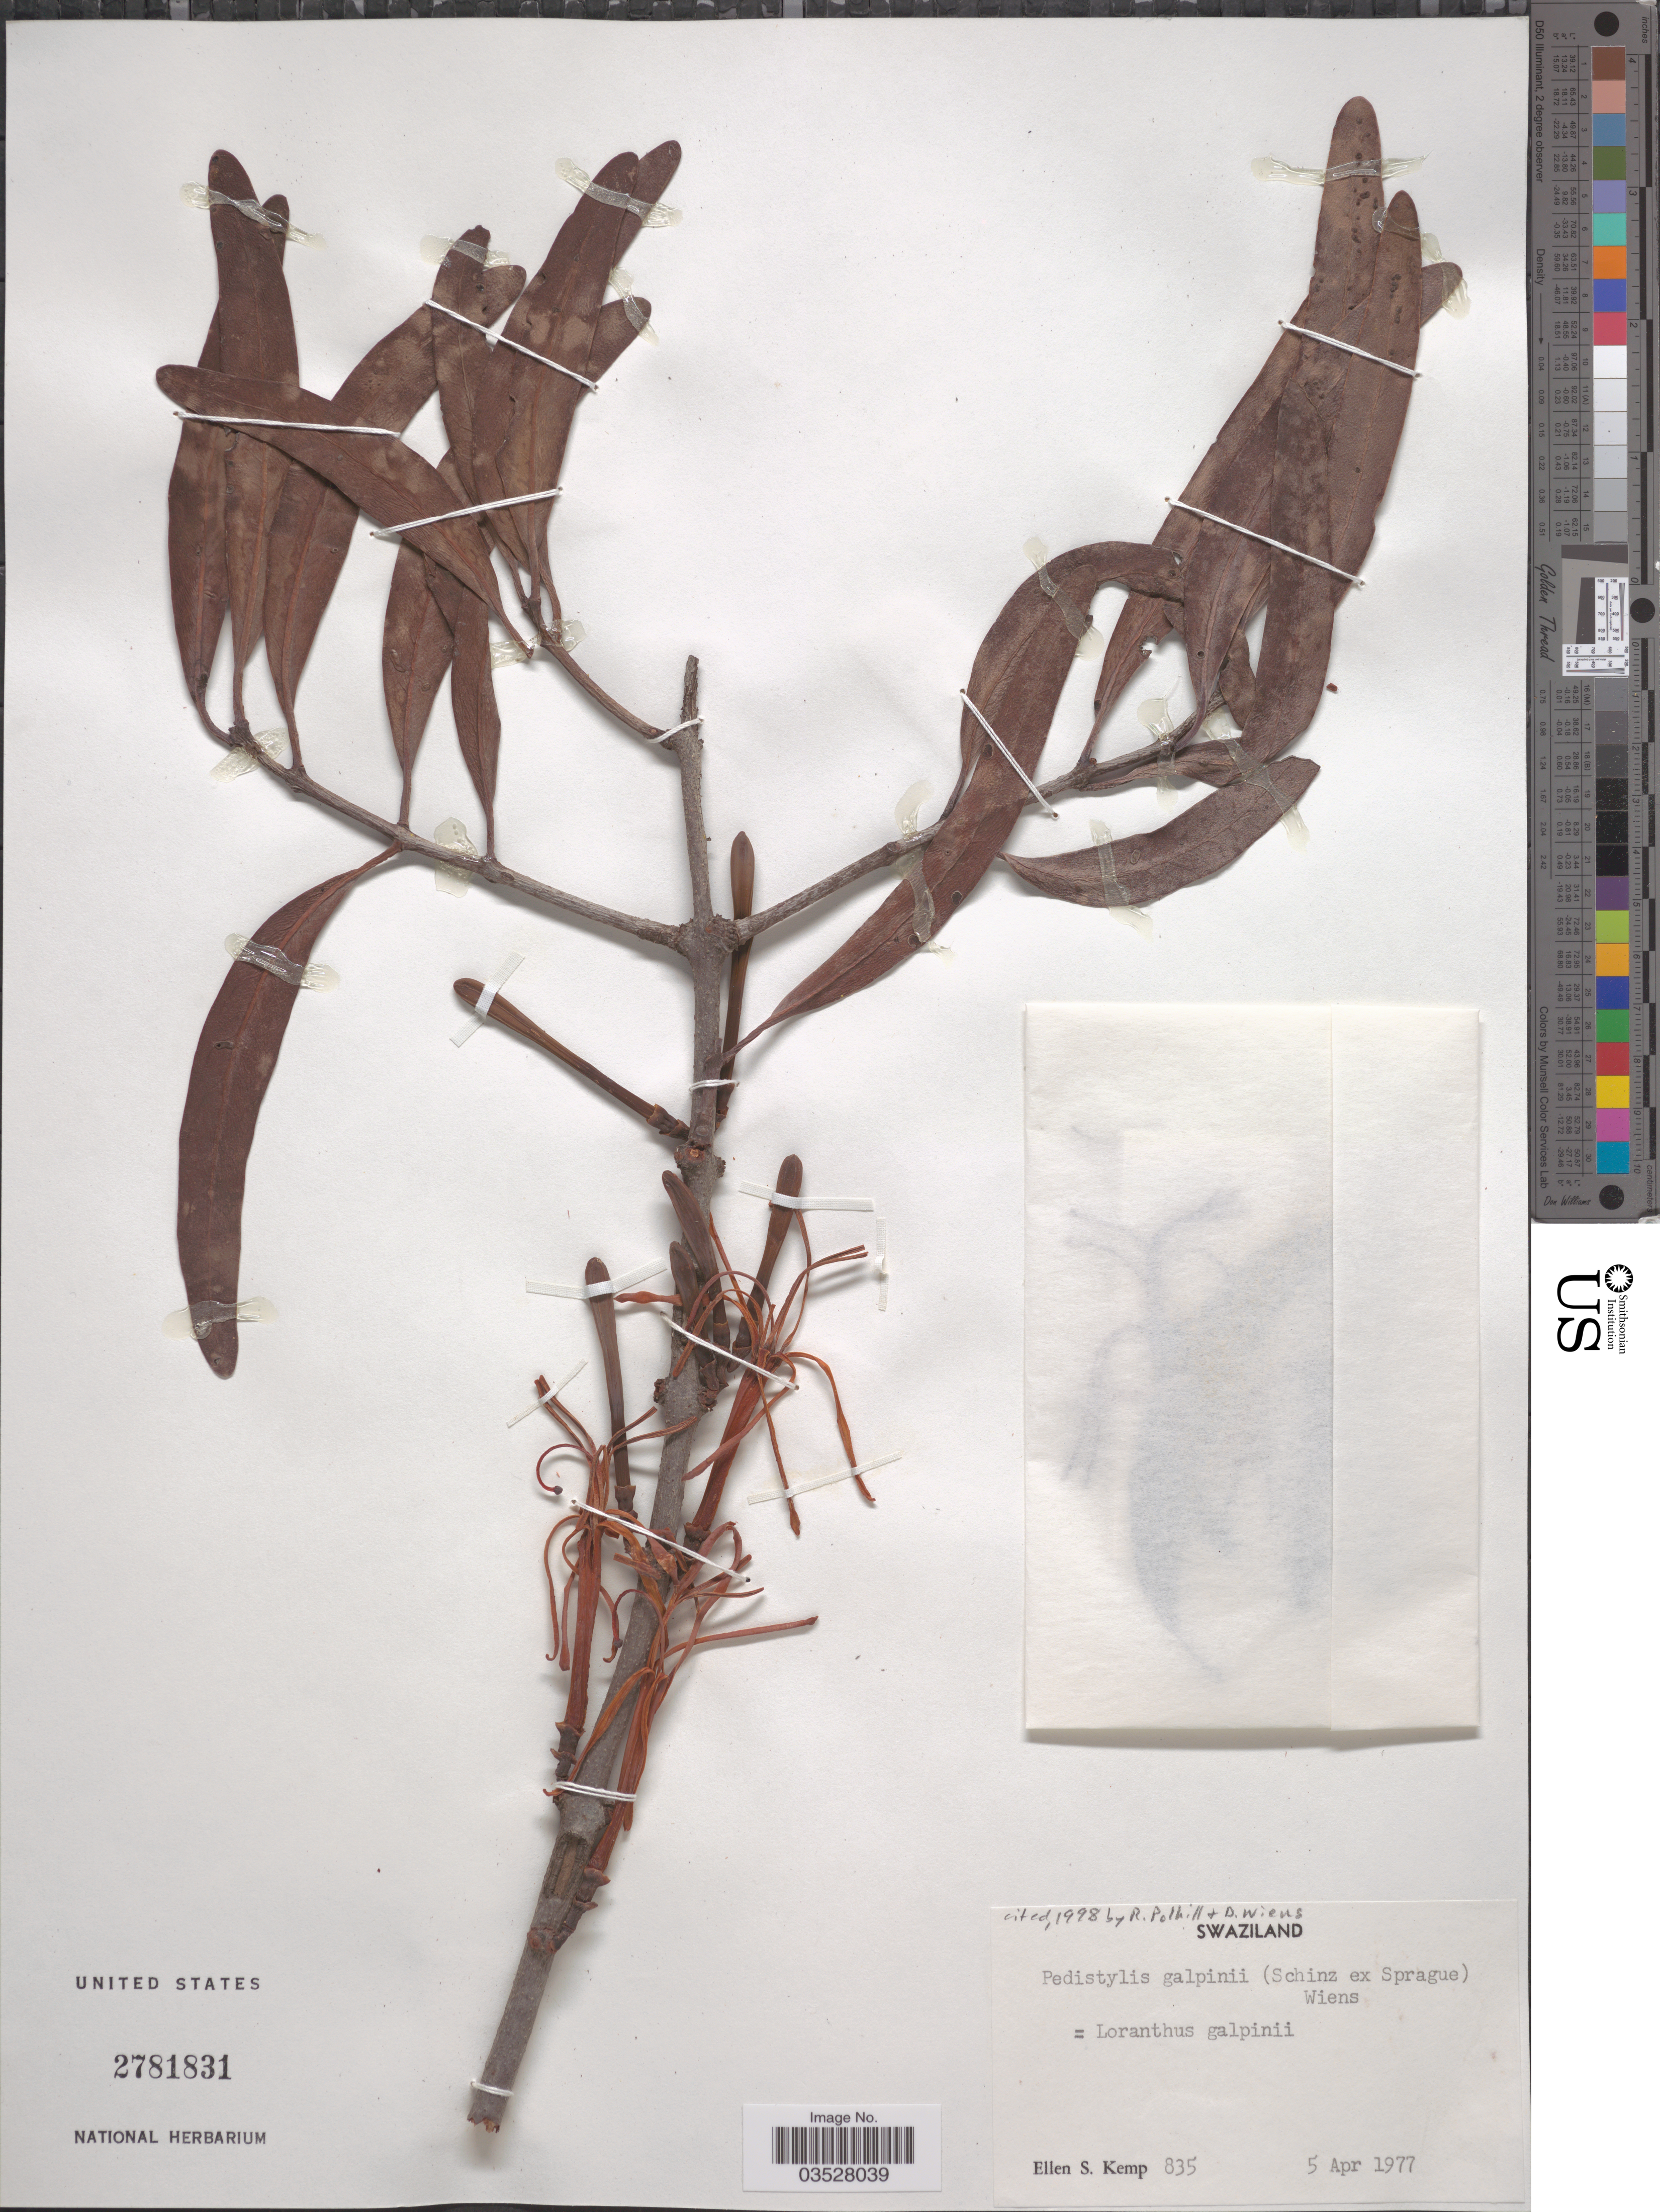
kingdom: Plantae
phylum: Tracheophyta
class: Magnoliopsida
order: Santalales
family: Loranthaceae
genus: Pedistylis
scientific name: Pedistylis galpinii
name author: (Schinz ex Sprague) Wiens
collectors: E. S. Kemp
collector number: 835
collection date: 1977-04-05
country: Eswatini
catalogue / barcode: US 2781831